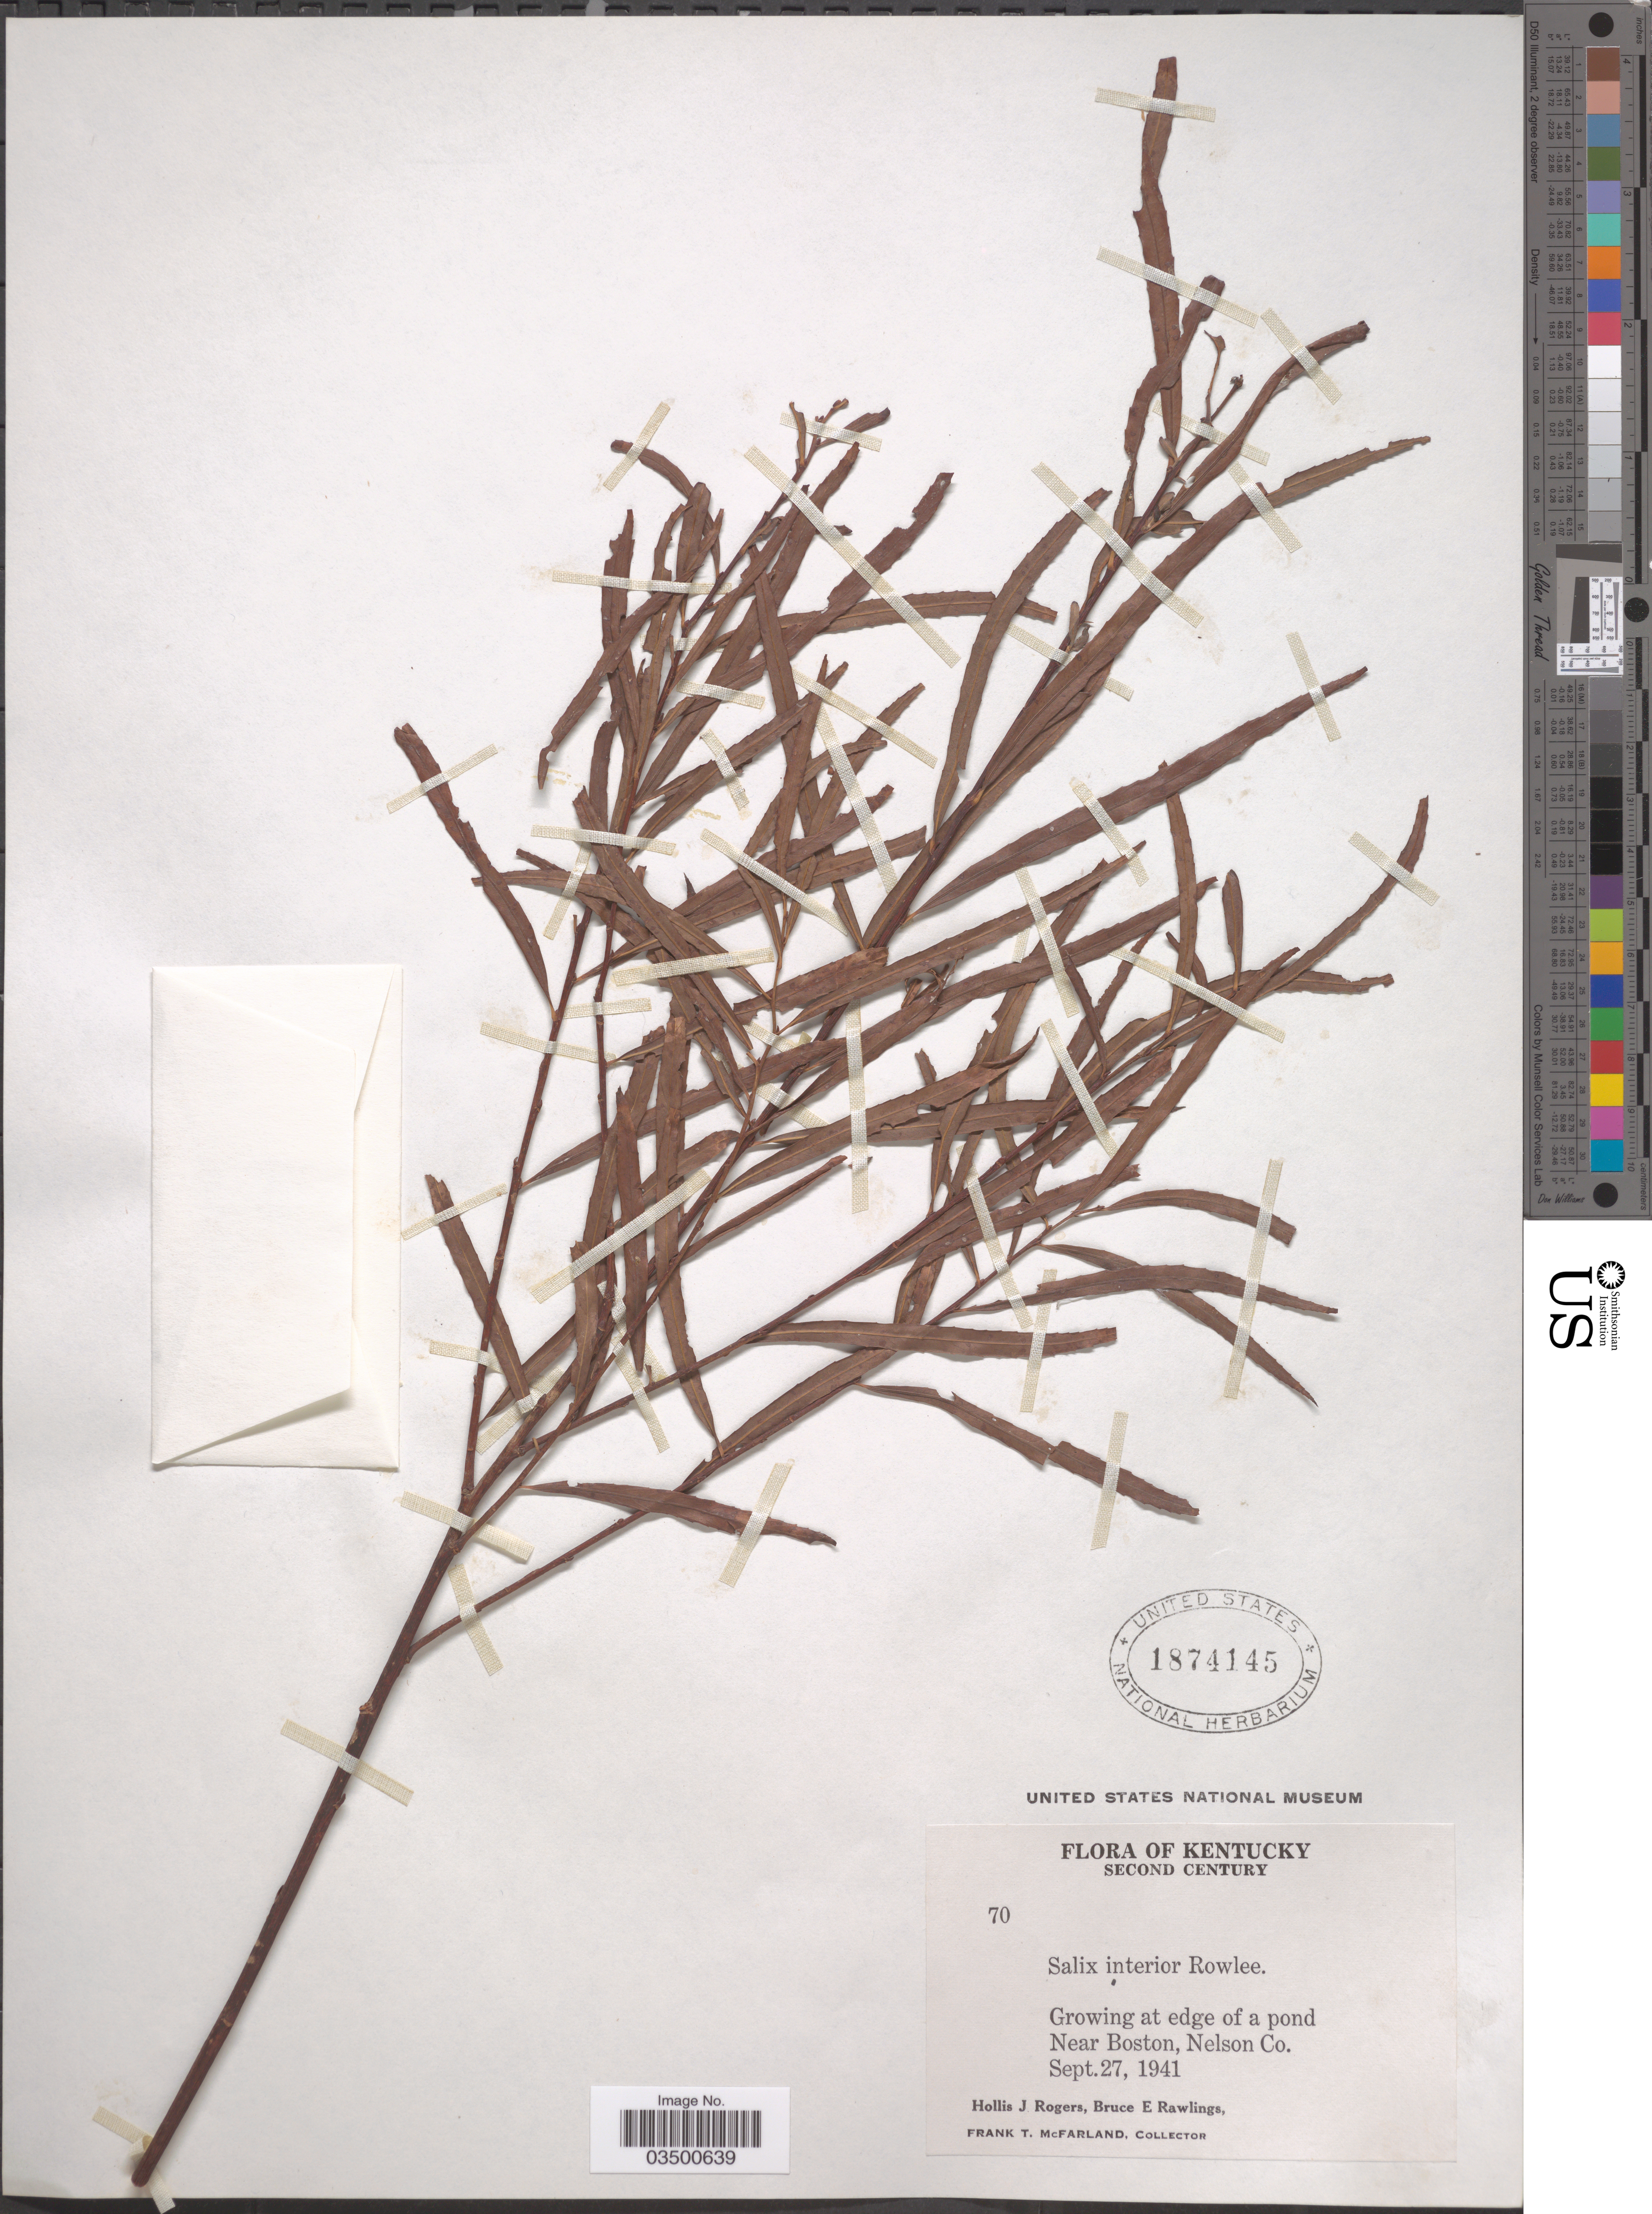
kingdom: Plantae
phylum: Tracheophyta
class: Magnoliopsida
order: Malpighiales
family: Salicaceae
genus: Salix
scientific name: Salix interior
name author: Rowlee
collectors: F. McFarland, H. J. Rogers & B. Rawlings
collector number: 70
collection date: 1941-09-27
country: United States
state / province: Kentucky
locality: Second Century. Growing at edge of a pond. Near Boston, Nelson Co.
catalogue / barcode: US 1874145